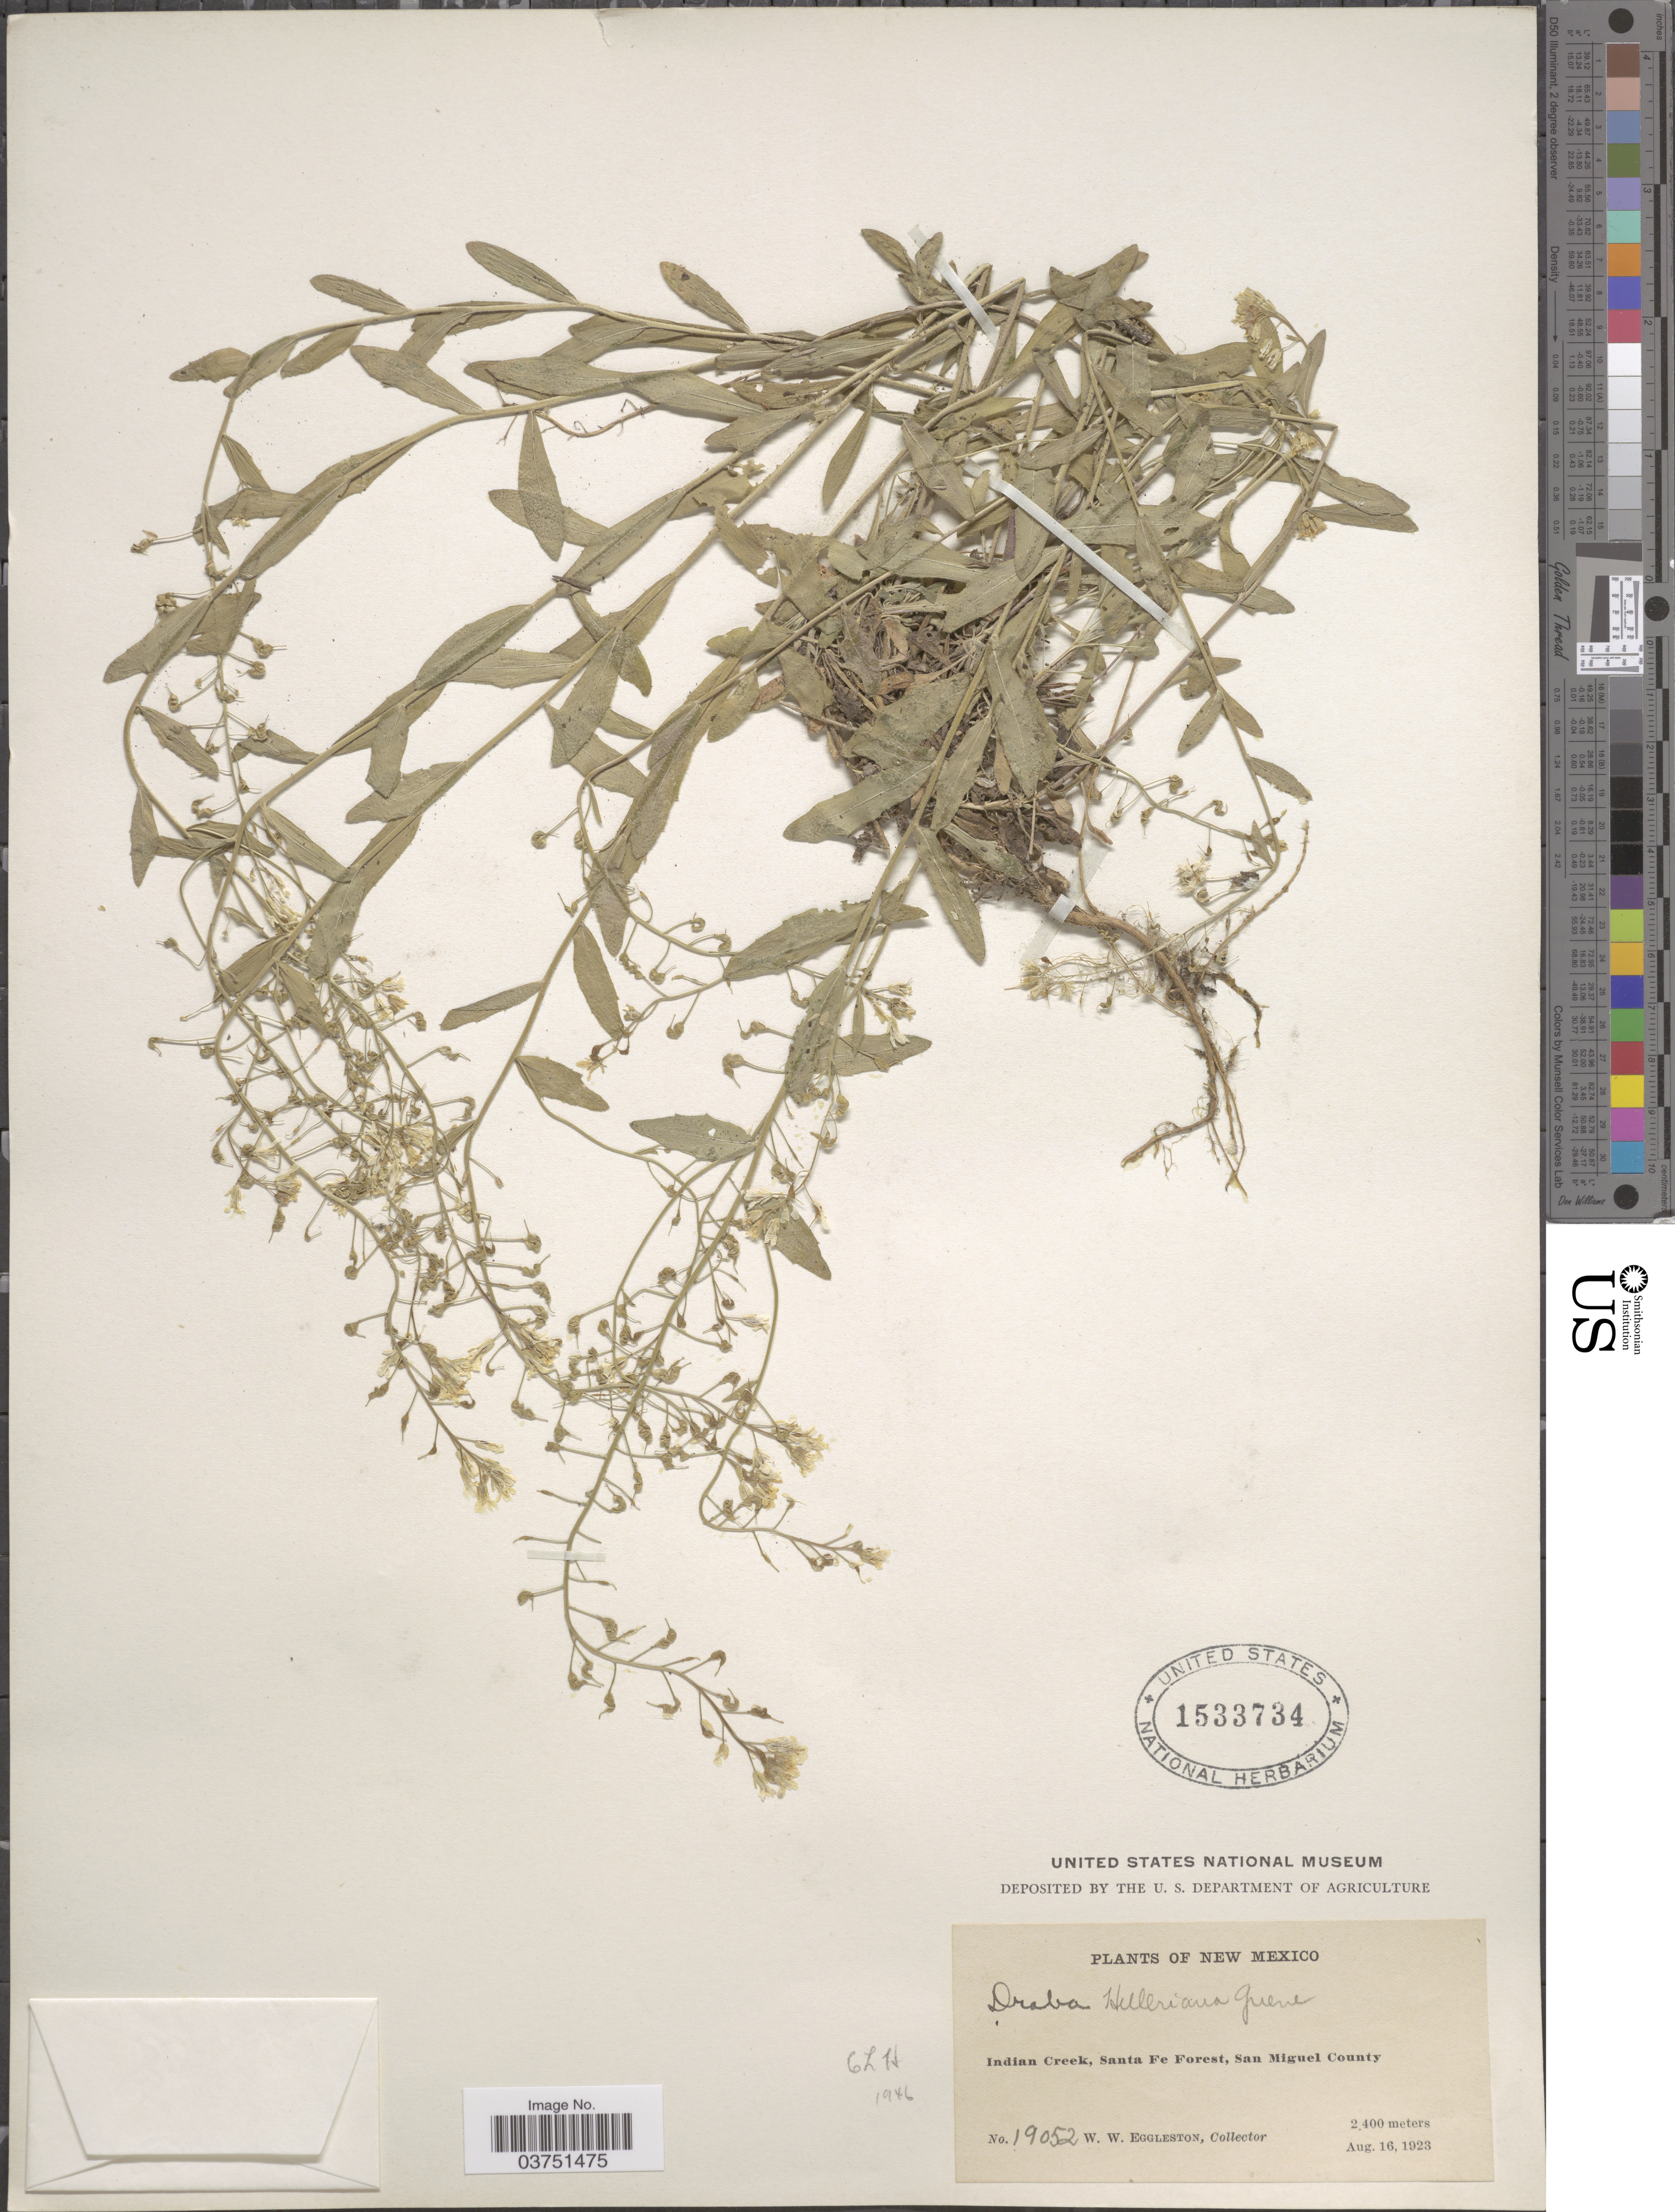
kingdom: Plantae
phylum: Tracheophyta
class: Magnoliopsida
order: Brassicales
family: Brassicaceae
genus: Draba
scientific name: Draba helleriana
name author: Greene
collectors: W. W. Eggleston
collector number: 19052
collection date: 1923-08-16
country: United States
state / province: New Mexico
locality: Indian Creek, Santa Fe Forest, San Miguel County.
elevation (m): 2400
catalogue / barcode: US 1533734